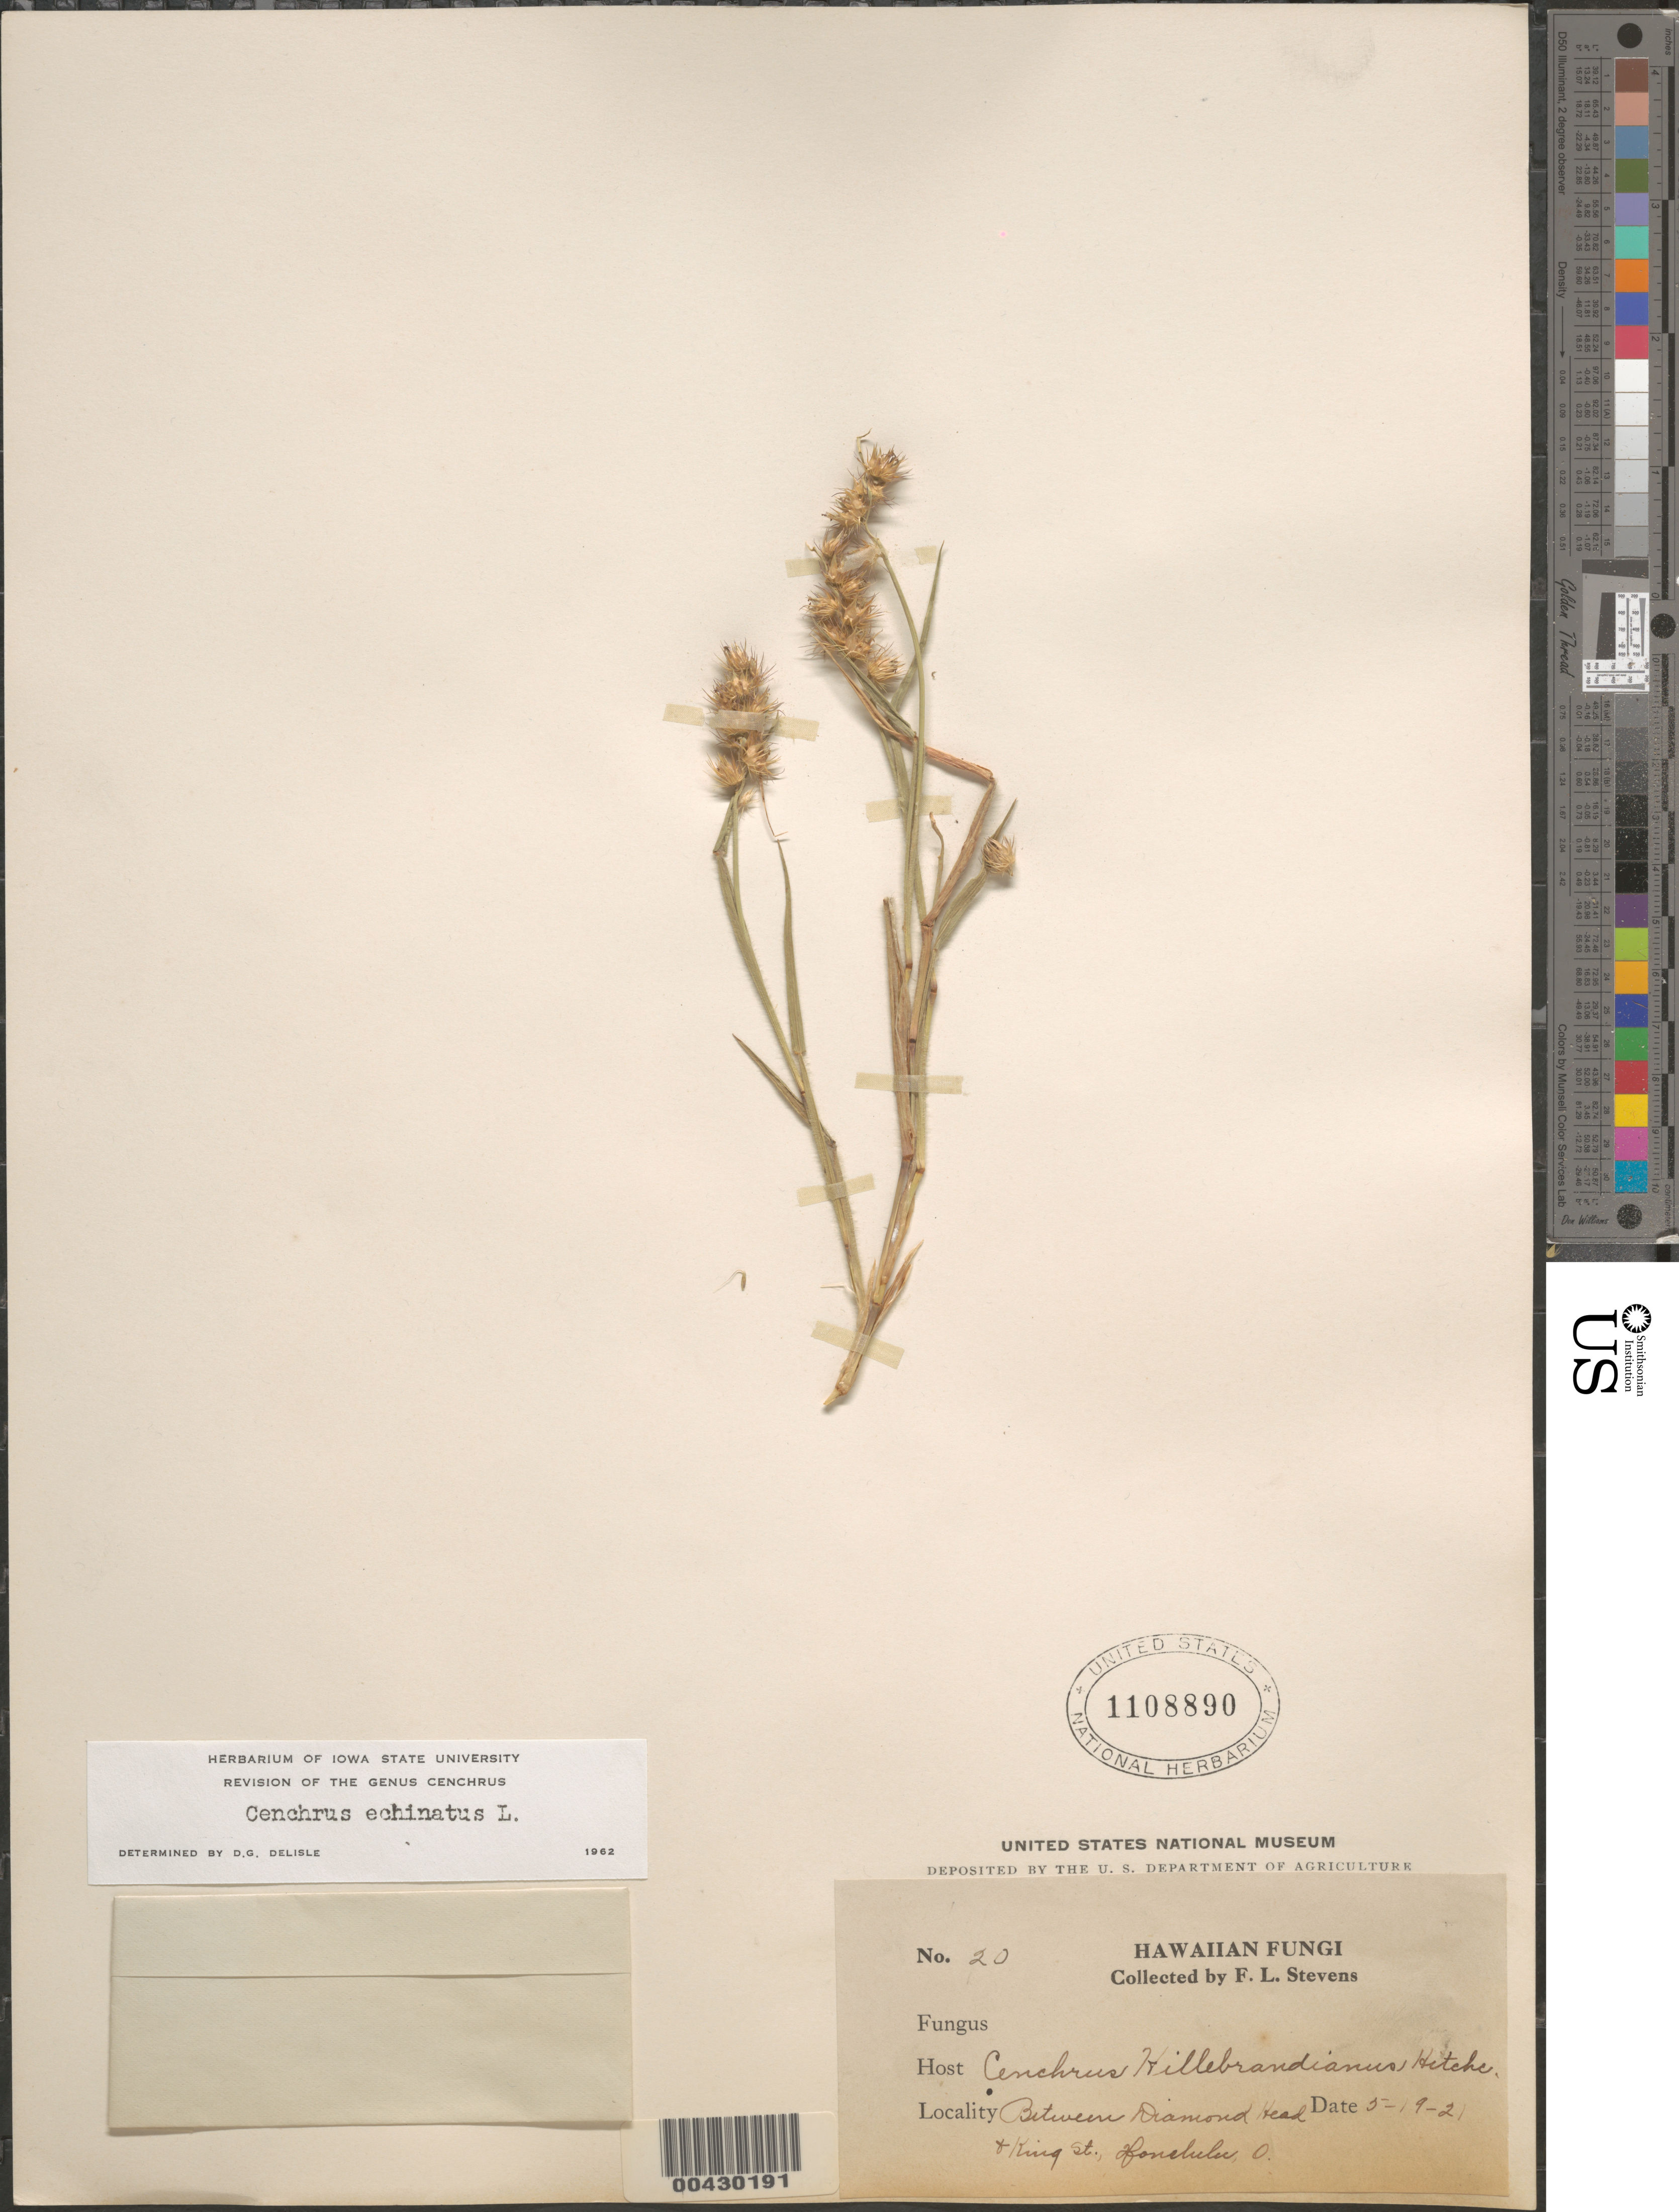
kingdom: Plantae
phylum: Tracheophyta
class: Liliopsida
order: Poales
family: Poaceae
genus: Cenchrus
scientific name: Cenchrus echinatus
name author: L.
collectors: F. L. Stevens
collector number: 20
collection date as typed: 19 May 1921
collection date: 1921-05-19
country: United States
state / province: Hawaii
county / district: Honolulu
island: Oahu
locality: Between Diamond Head & King Street, Honolulu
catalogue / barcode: US 1108890